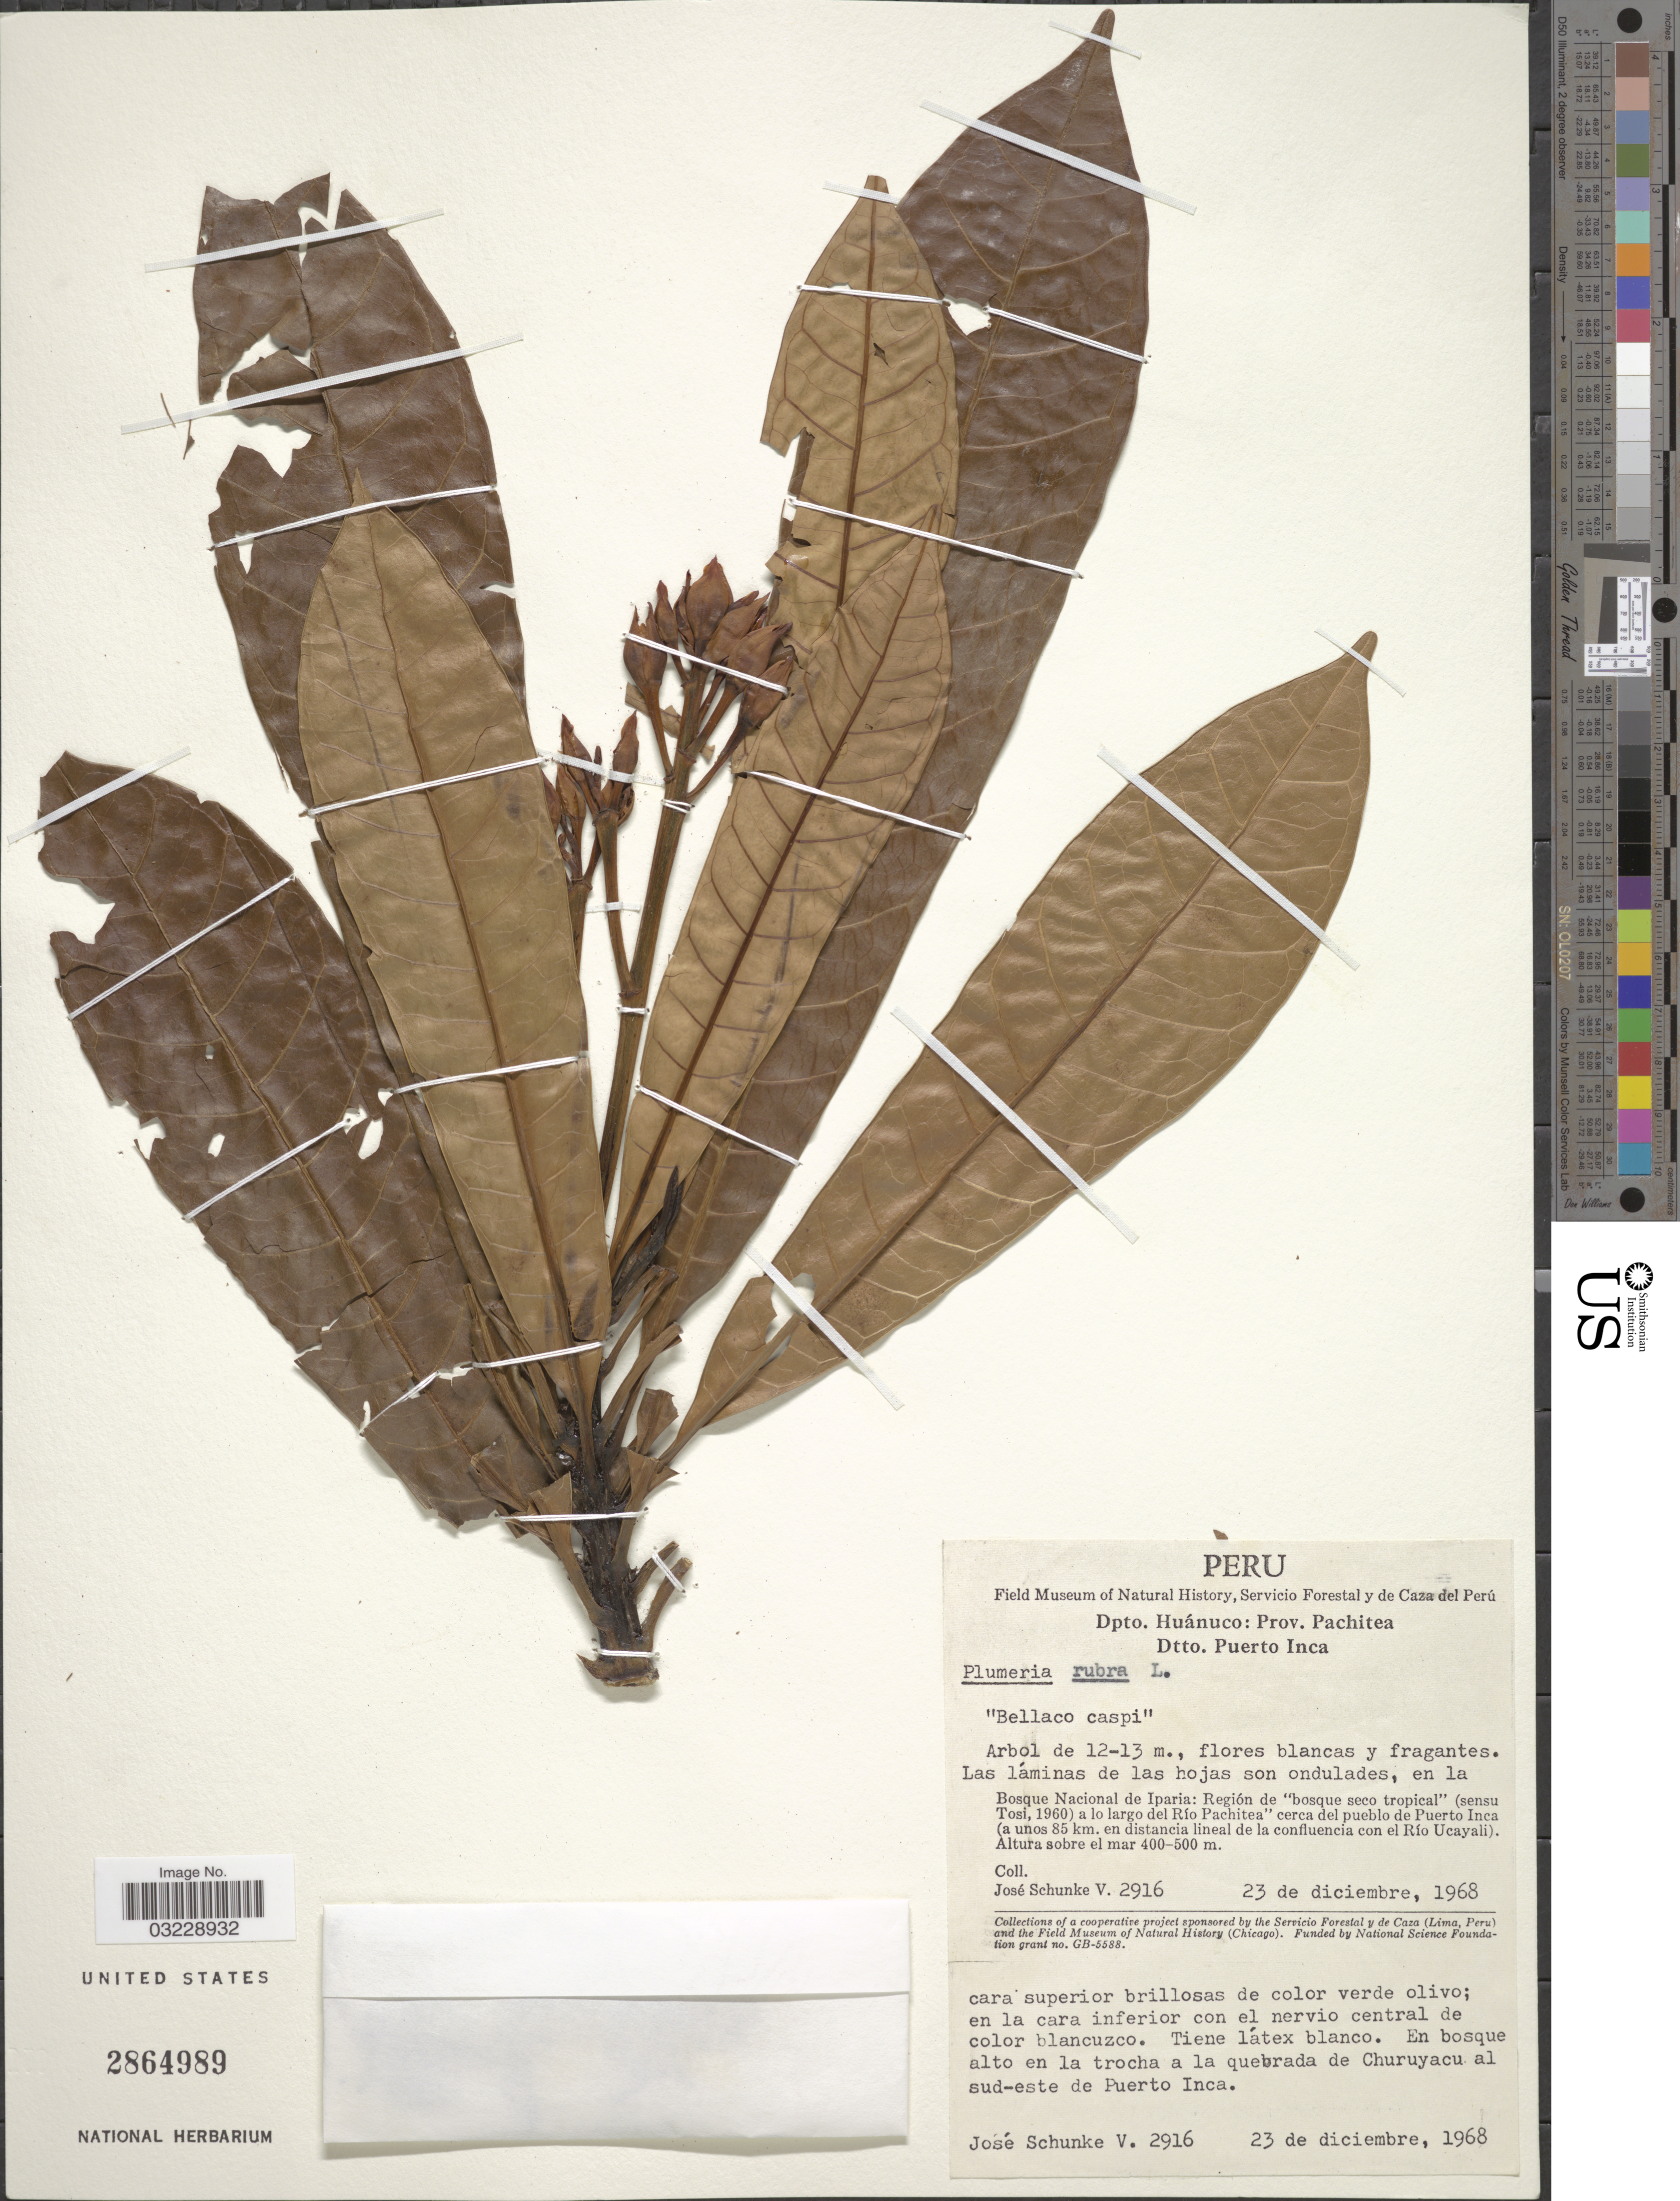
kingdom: Plantae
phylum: Tracheophyta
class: Magnoliopsida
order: Gentianales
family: Apocynaceae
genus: Himatanthus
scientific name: Himatanthus sucuuba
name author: (Spruce) Woodson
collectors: J. Schunke Vigo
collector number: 2916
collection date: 1968-12-23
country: Peru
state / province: Huánuco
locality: Dpto. Huánuco: Prov. Pachitea. Dtto. Puerto Inca. Las láminas de las hojas son ondulades, en la bosque Nacional de Iparia: Región de "bosque seco tropical" (sensu Tosi, 1960) a lo largo del Río Pachitea cerca del pueblo de Puerto Inca (a unos 85 km. en distancia lineal de la confluencia con el Río Ucayali).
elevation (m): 400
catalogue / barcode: US 2864989